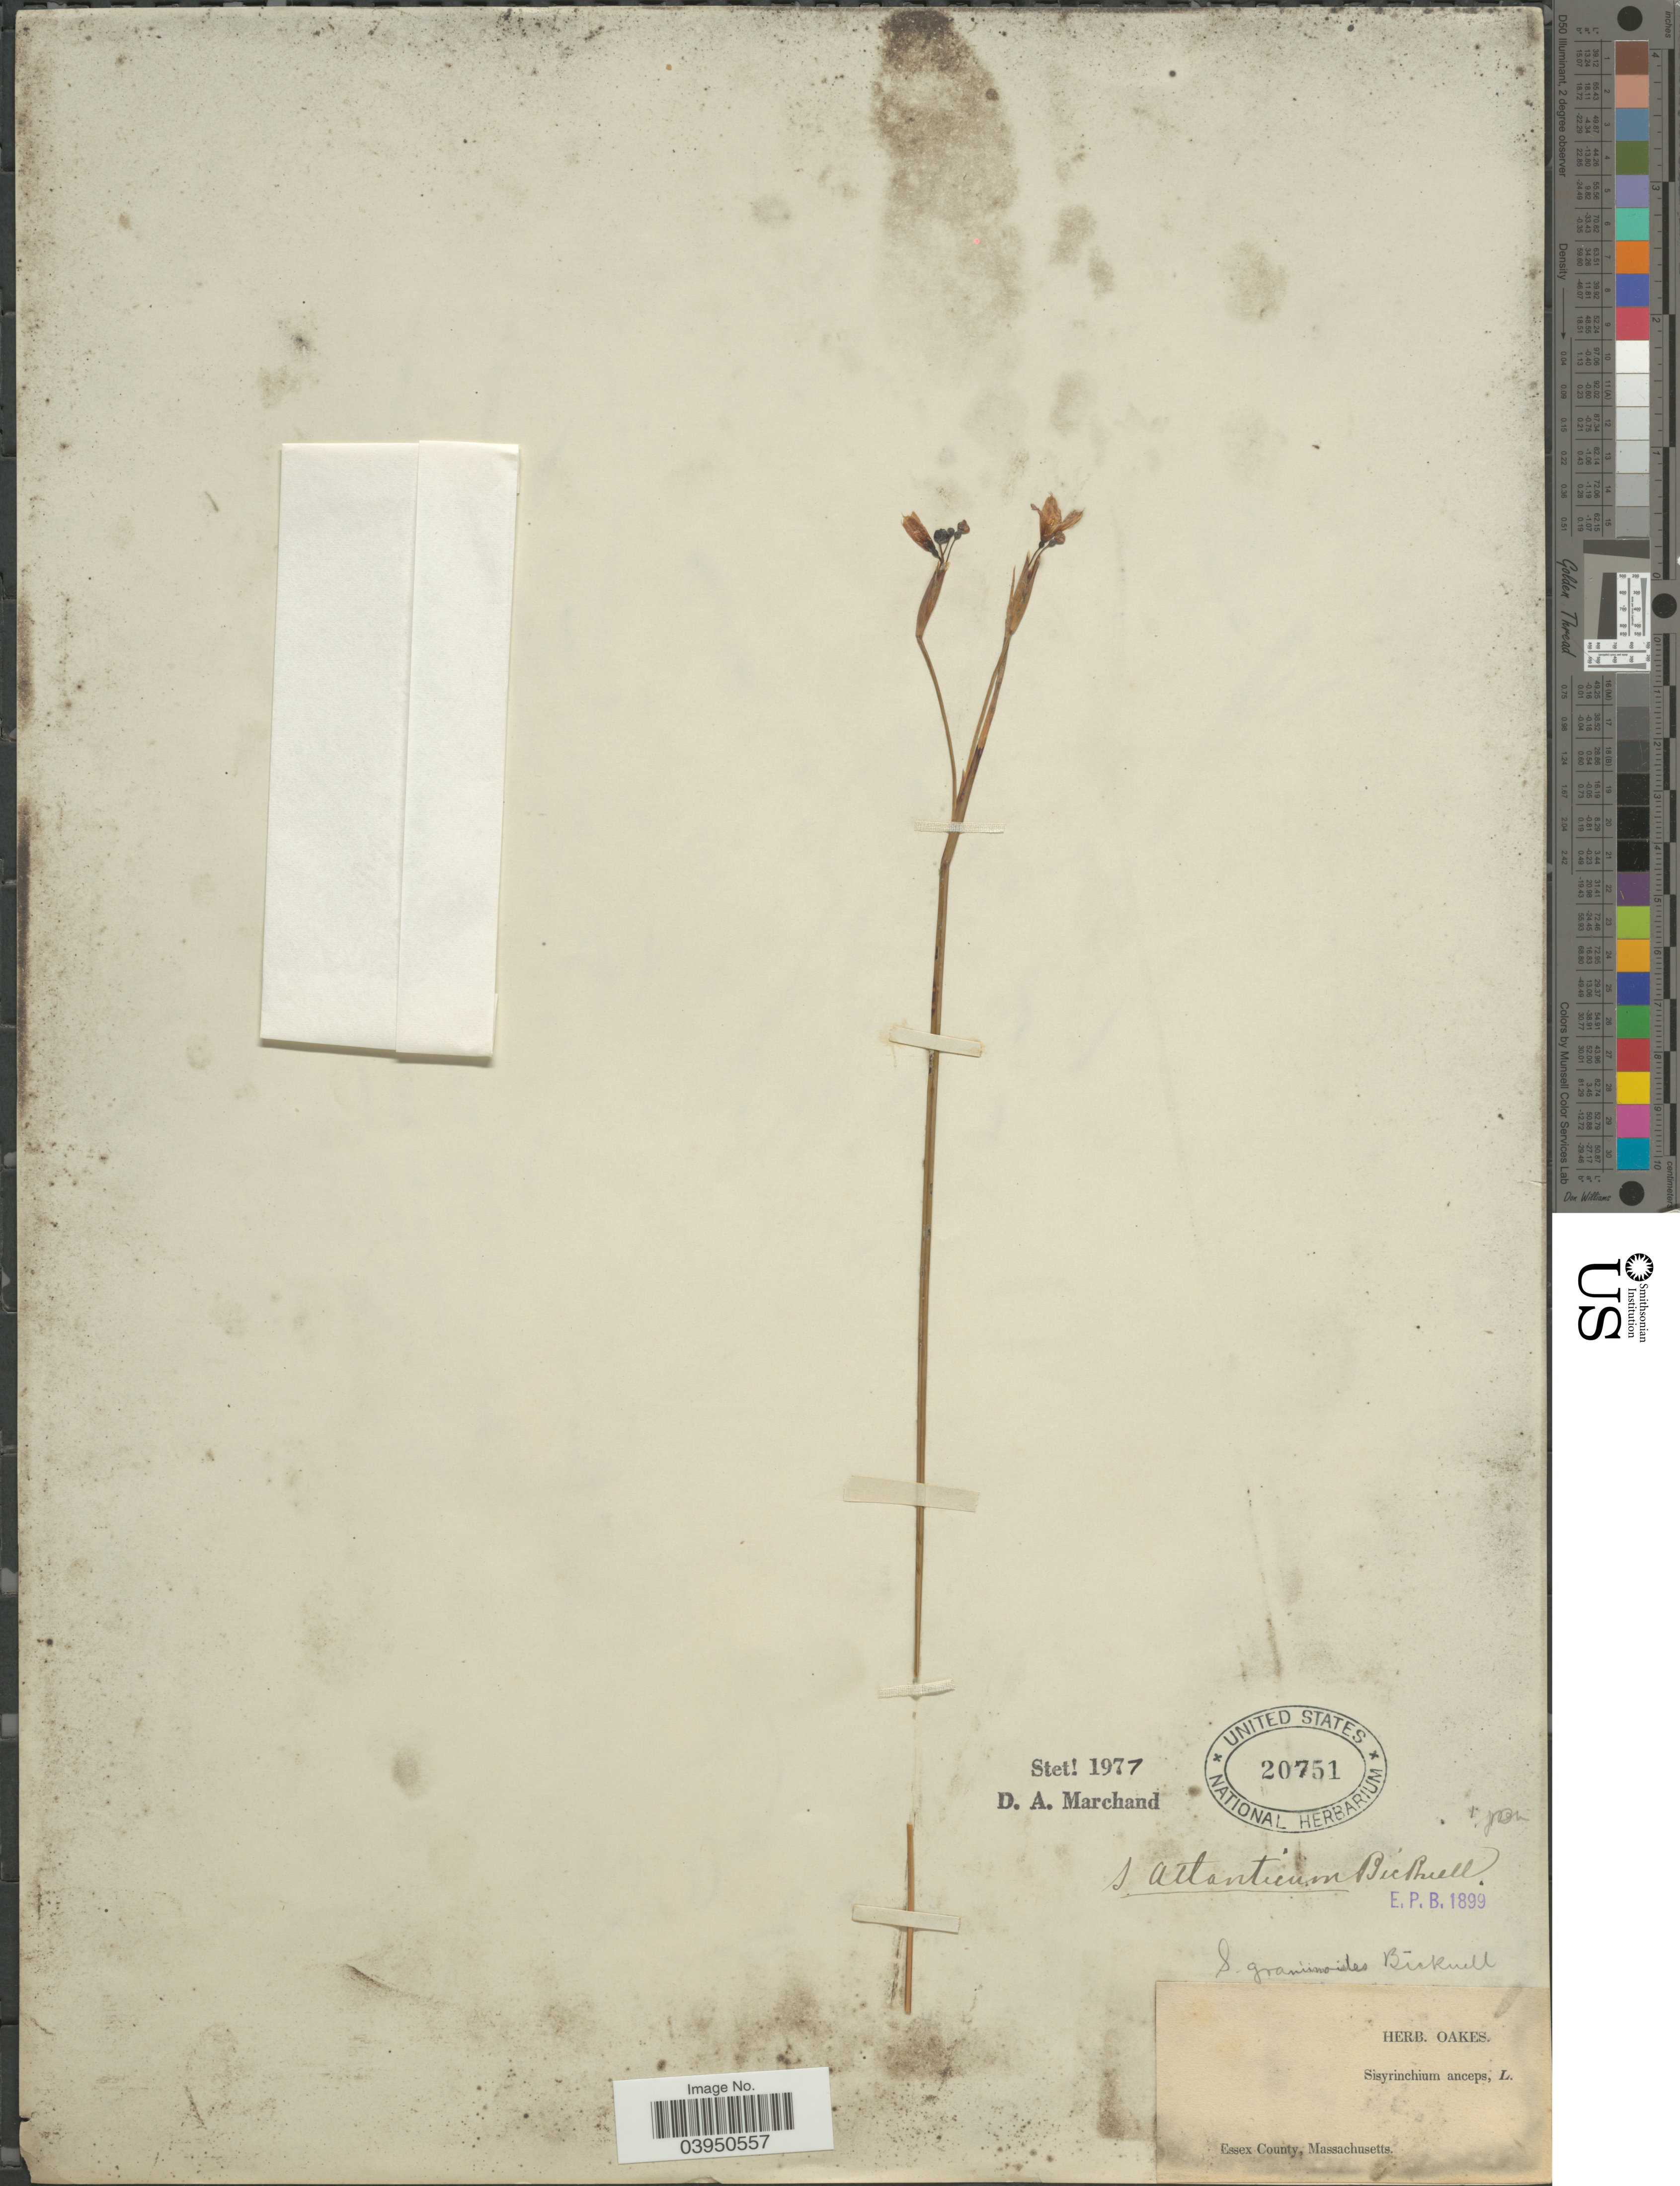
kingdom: Plantae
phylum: Tracheophyta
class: Liliopsida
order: Asparagales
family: Iridaceae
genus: Sisyrinchium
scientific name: Sisyrinchium atlanticum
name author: E.P. Bicknell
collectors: ex herb. Oakes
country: United States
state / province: Massachusetts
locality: Essex County.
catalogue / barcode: US 20751